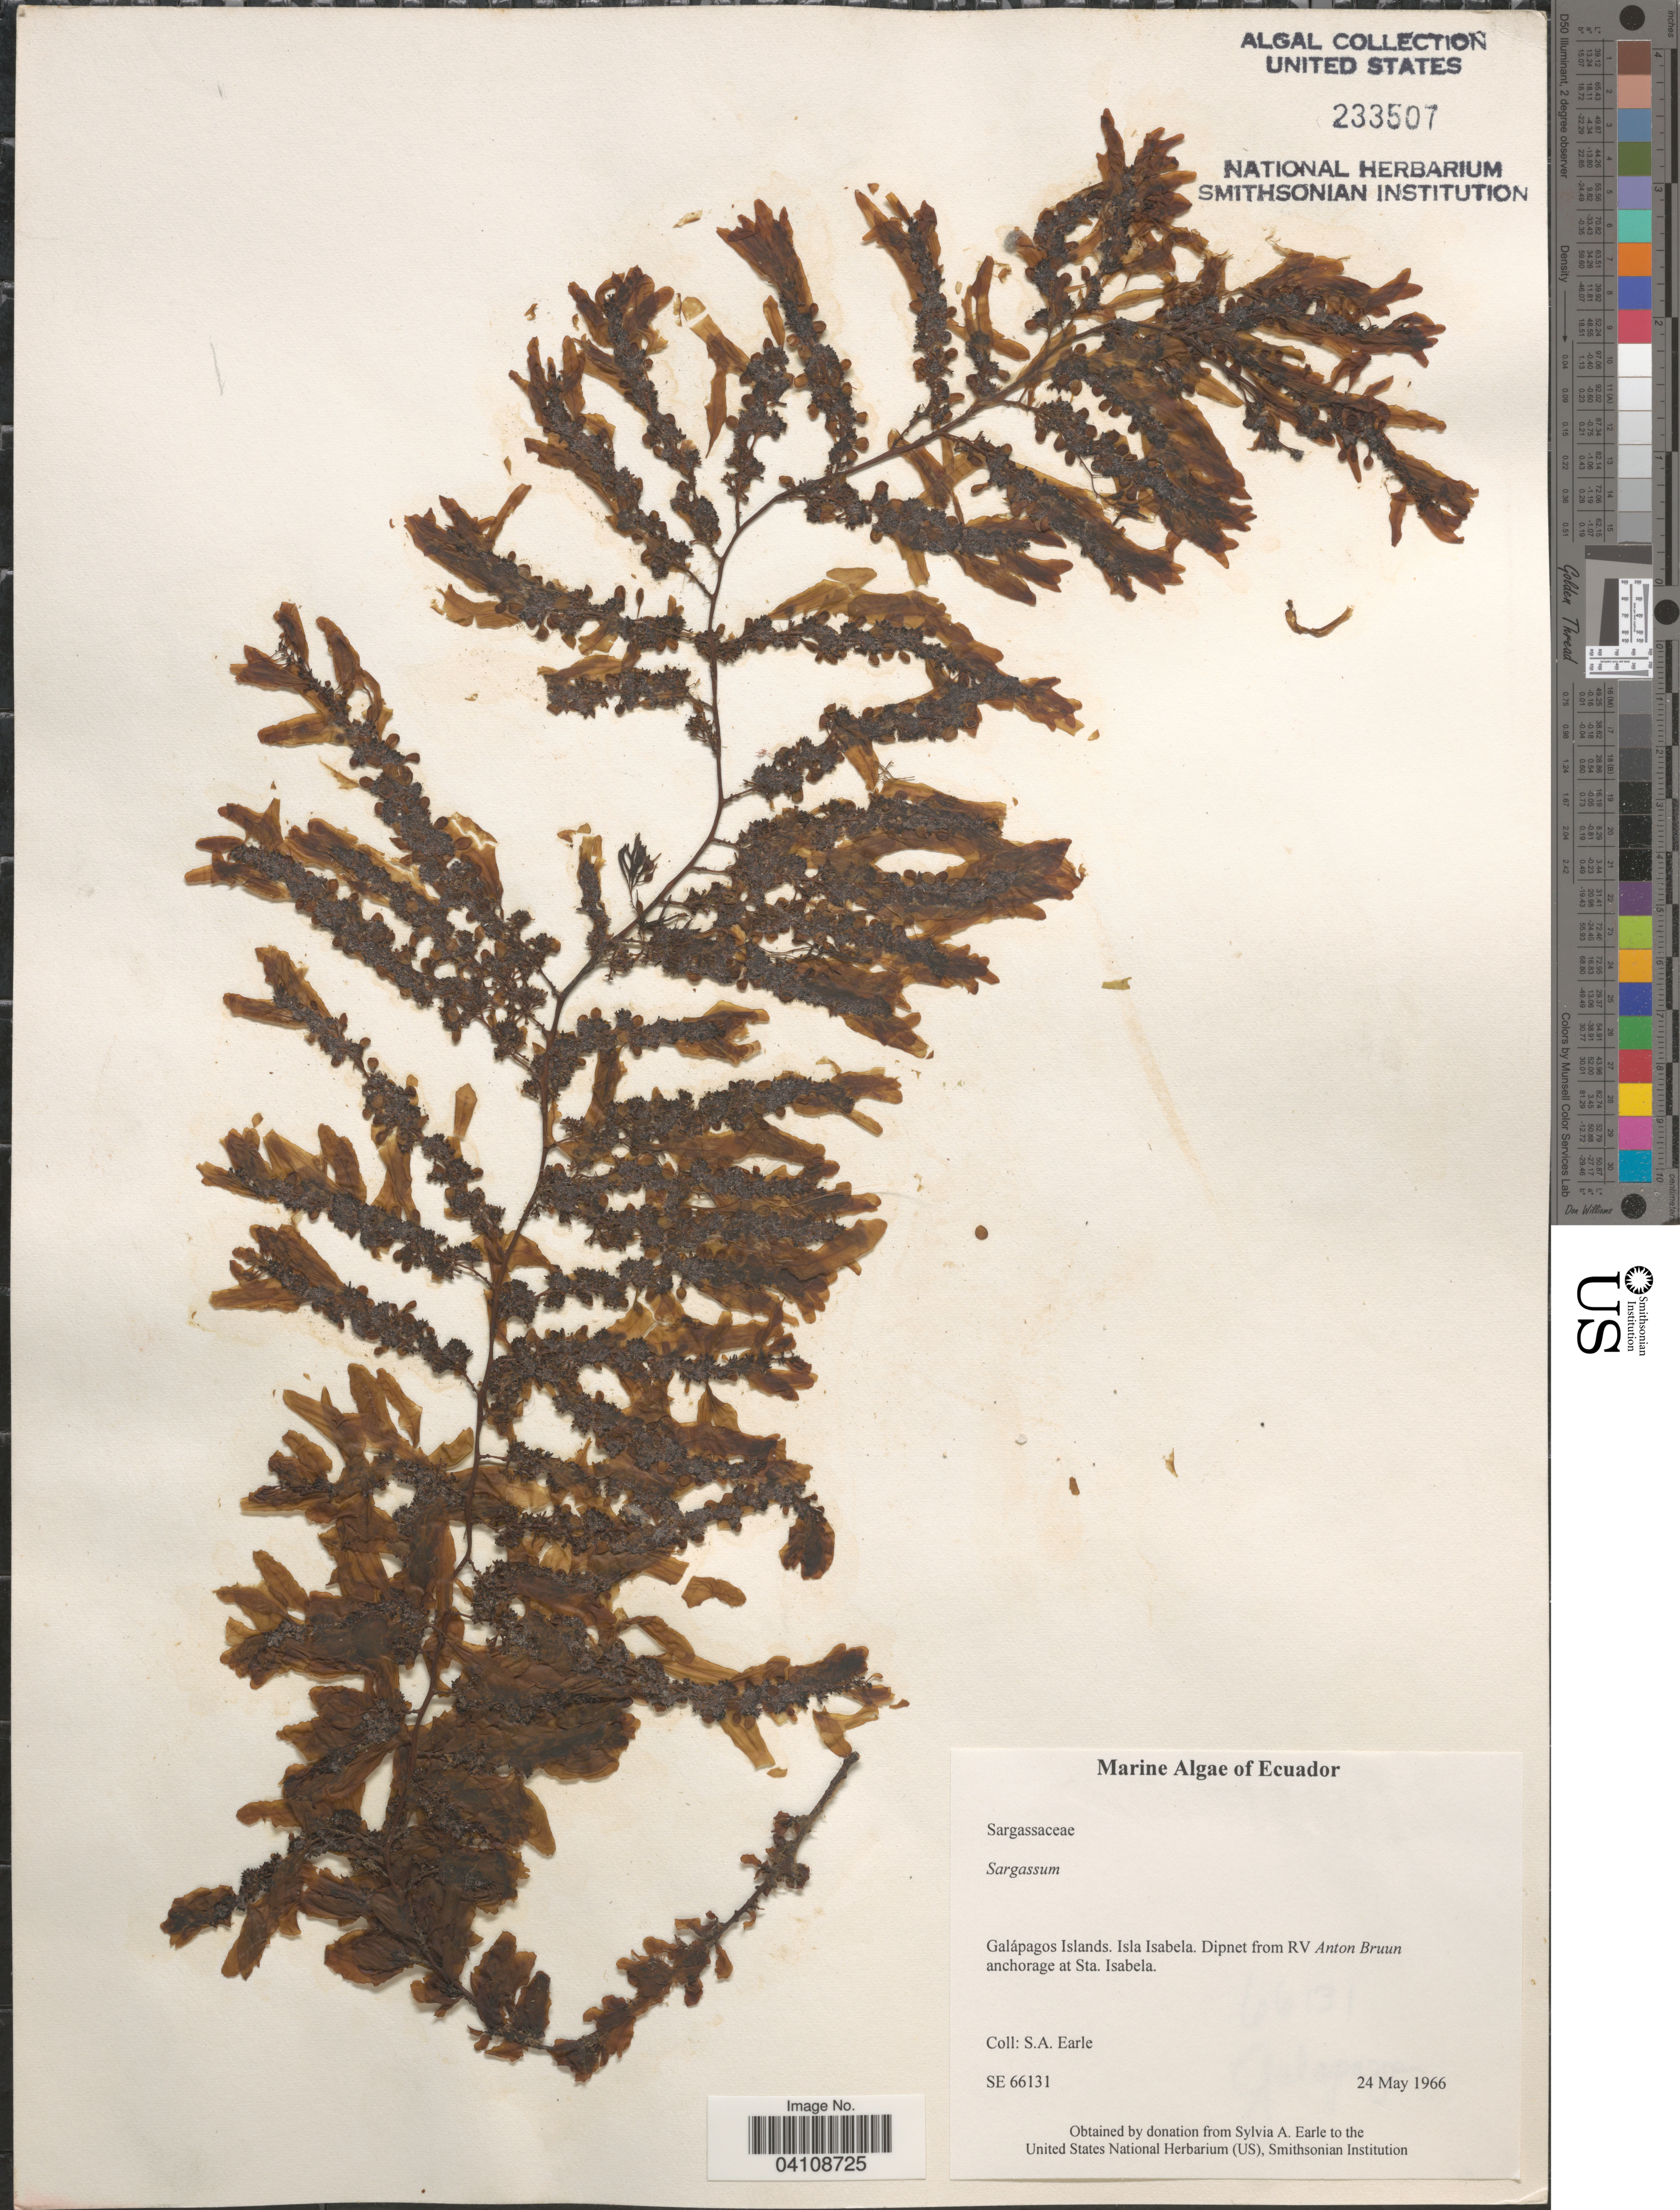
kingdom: Chromista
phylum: Ochrophyta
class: Phaeophyceae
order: Fucales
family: Sargassaceae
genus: Sargassum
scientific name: Sargassum sp.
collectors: S. A. Earle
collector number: SE66131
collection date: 1966-05-24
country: Ecuador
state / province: Colón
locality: Galápagos Islands. Isla Isabela. Dipnet from RV Anton Bruun anchorage at Sta. Isabela.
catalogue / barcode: US 233507